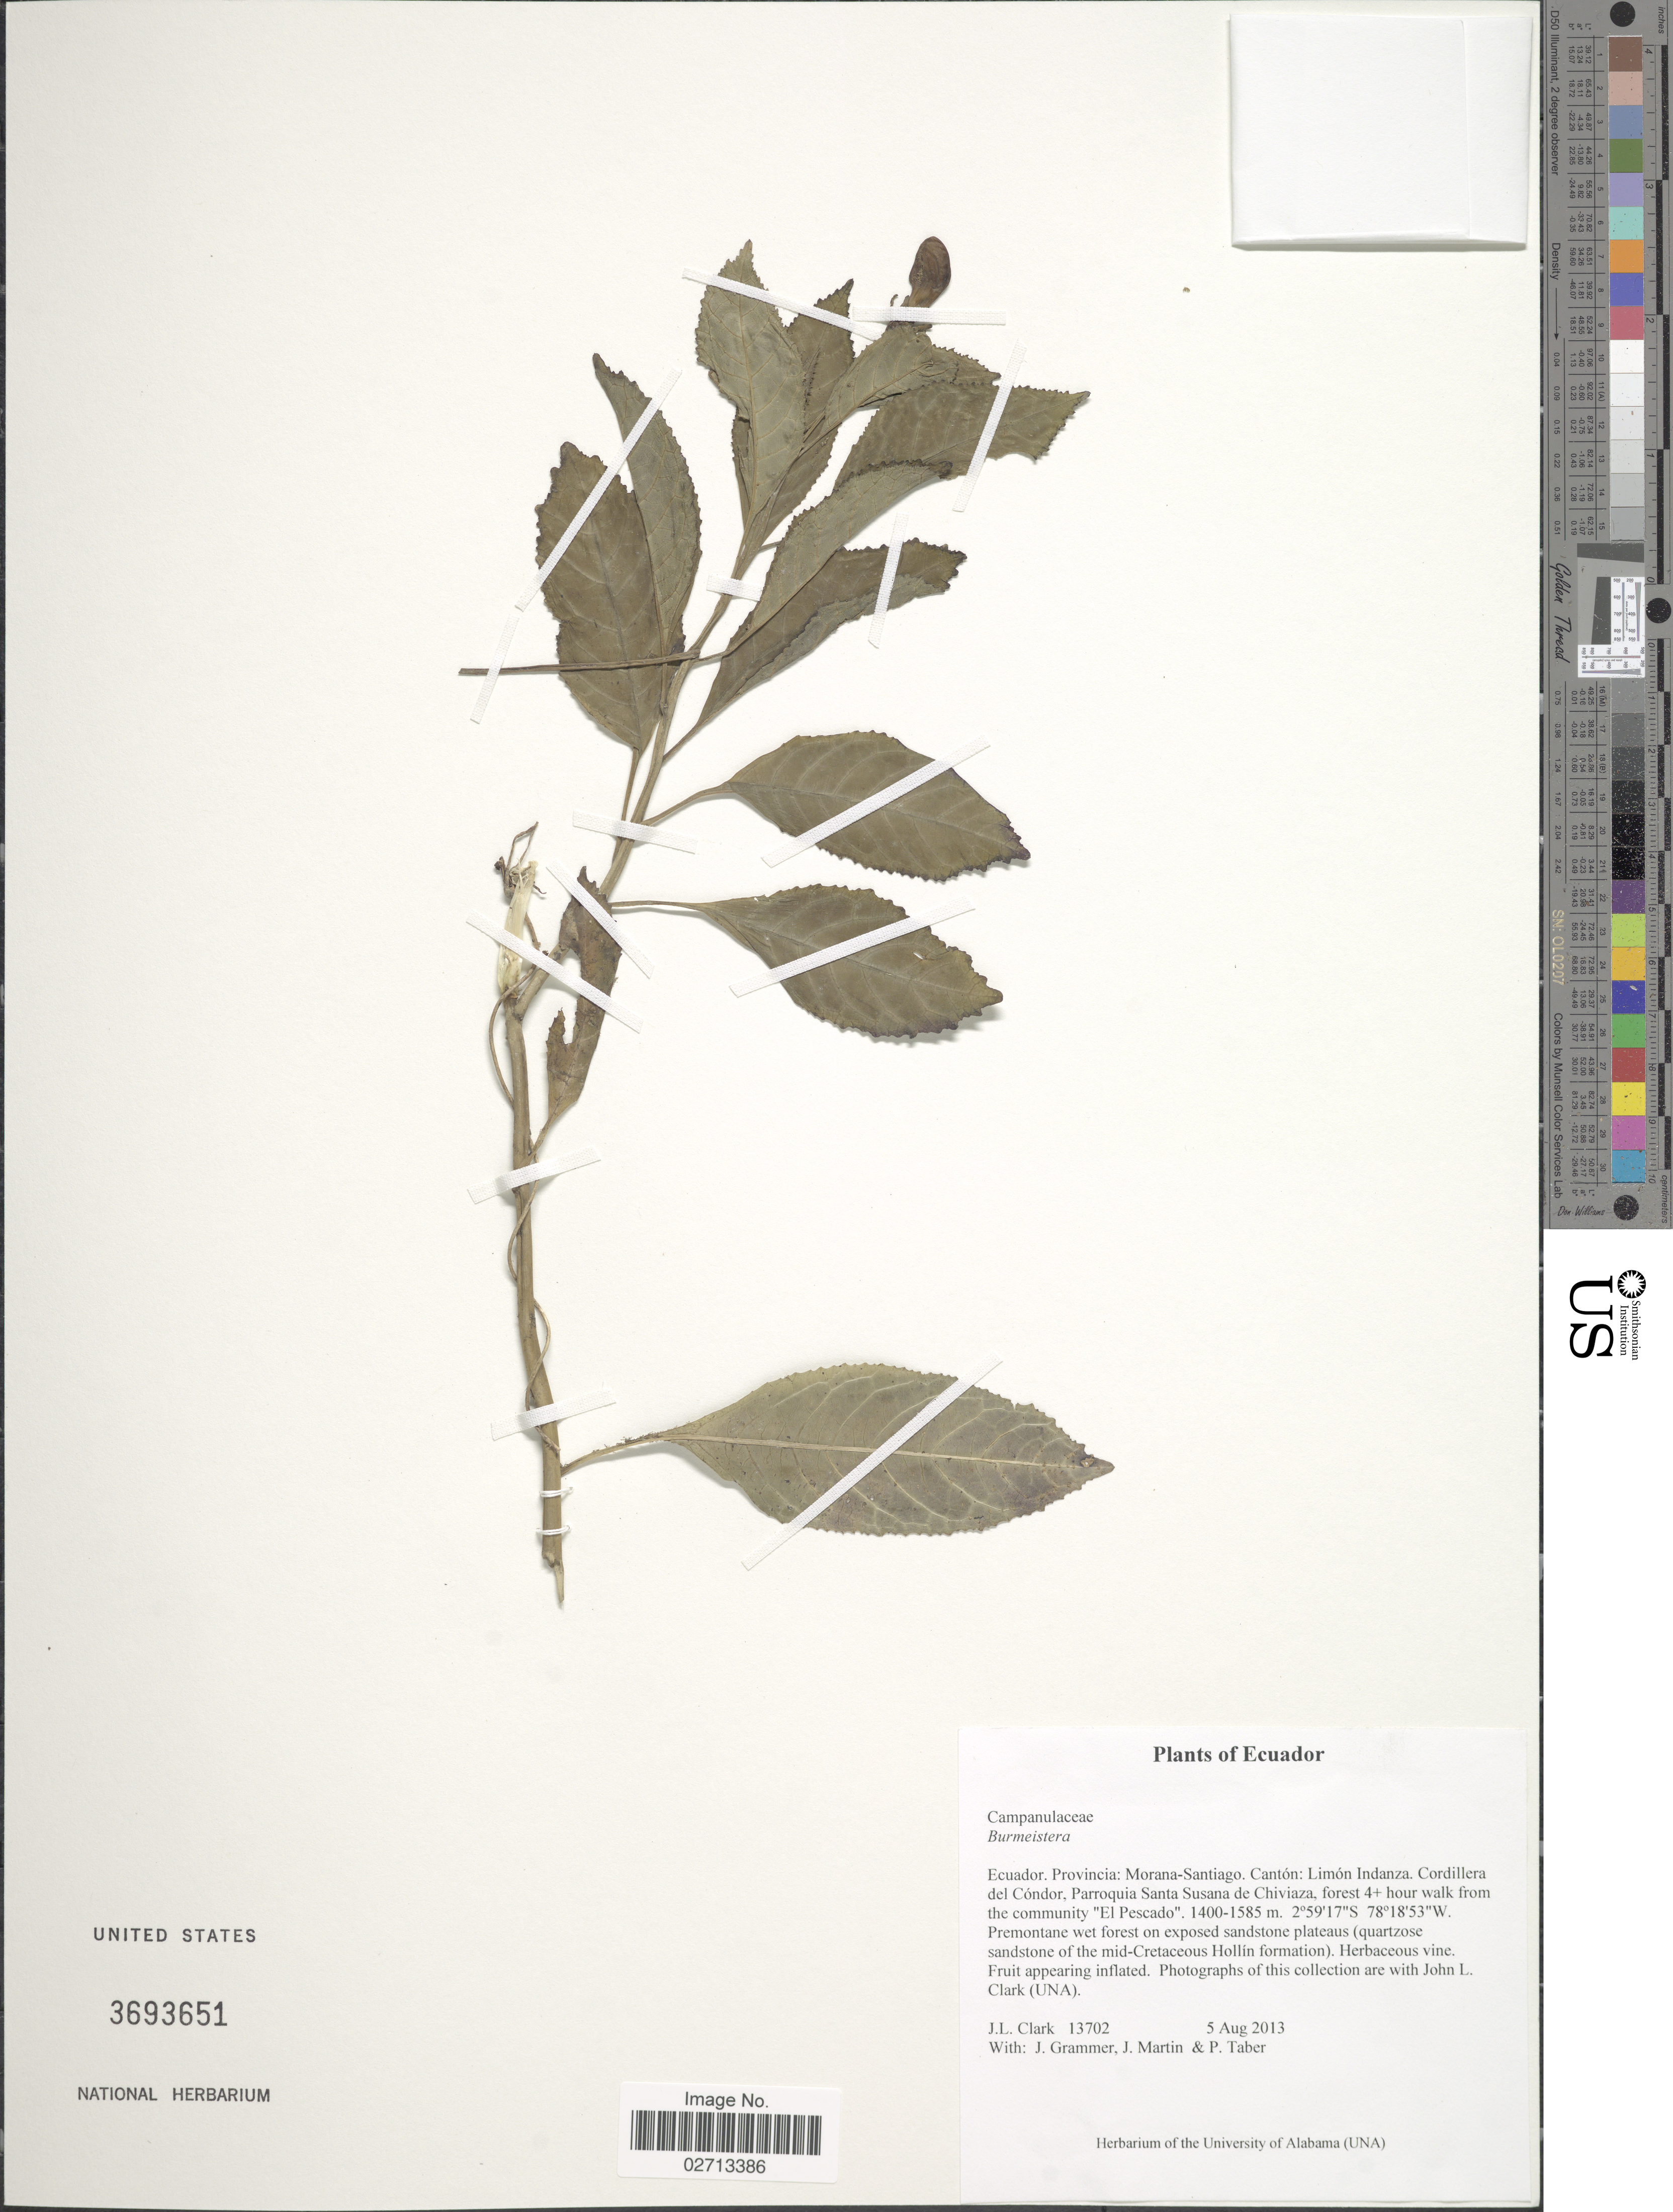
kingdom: Plantae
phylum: Tracheophyta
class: Magnoliopsida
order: Asterales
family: Campanulaceae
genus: Burmeistera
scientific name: Burmeistera sp.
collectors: J. L. Clark, J. Grammer, J. Martin & J. Taber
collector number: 13702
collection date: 2013-08-05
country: Ecuador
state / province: Morona-Santiago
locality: Cantón: Limón Indanza. Cordillera del Cóndor, Parroquia Santa Susana de Chiviaza, forest 4+ hour walk from the community "El Pescado".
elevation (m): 1400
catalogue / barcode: US 3693651